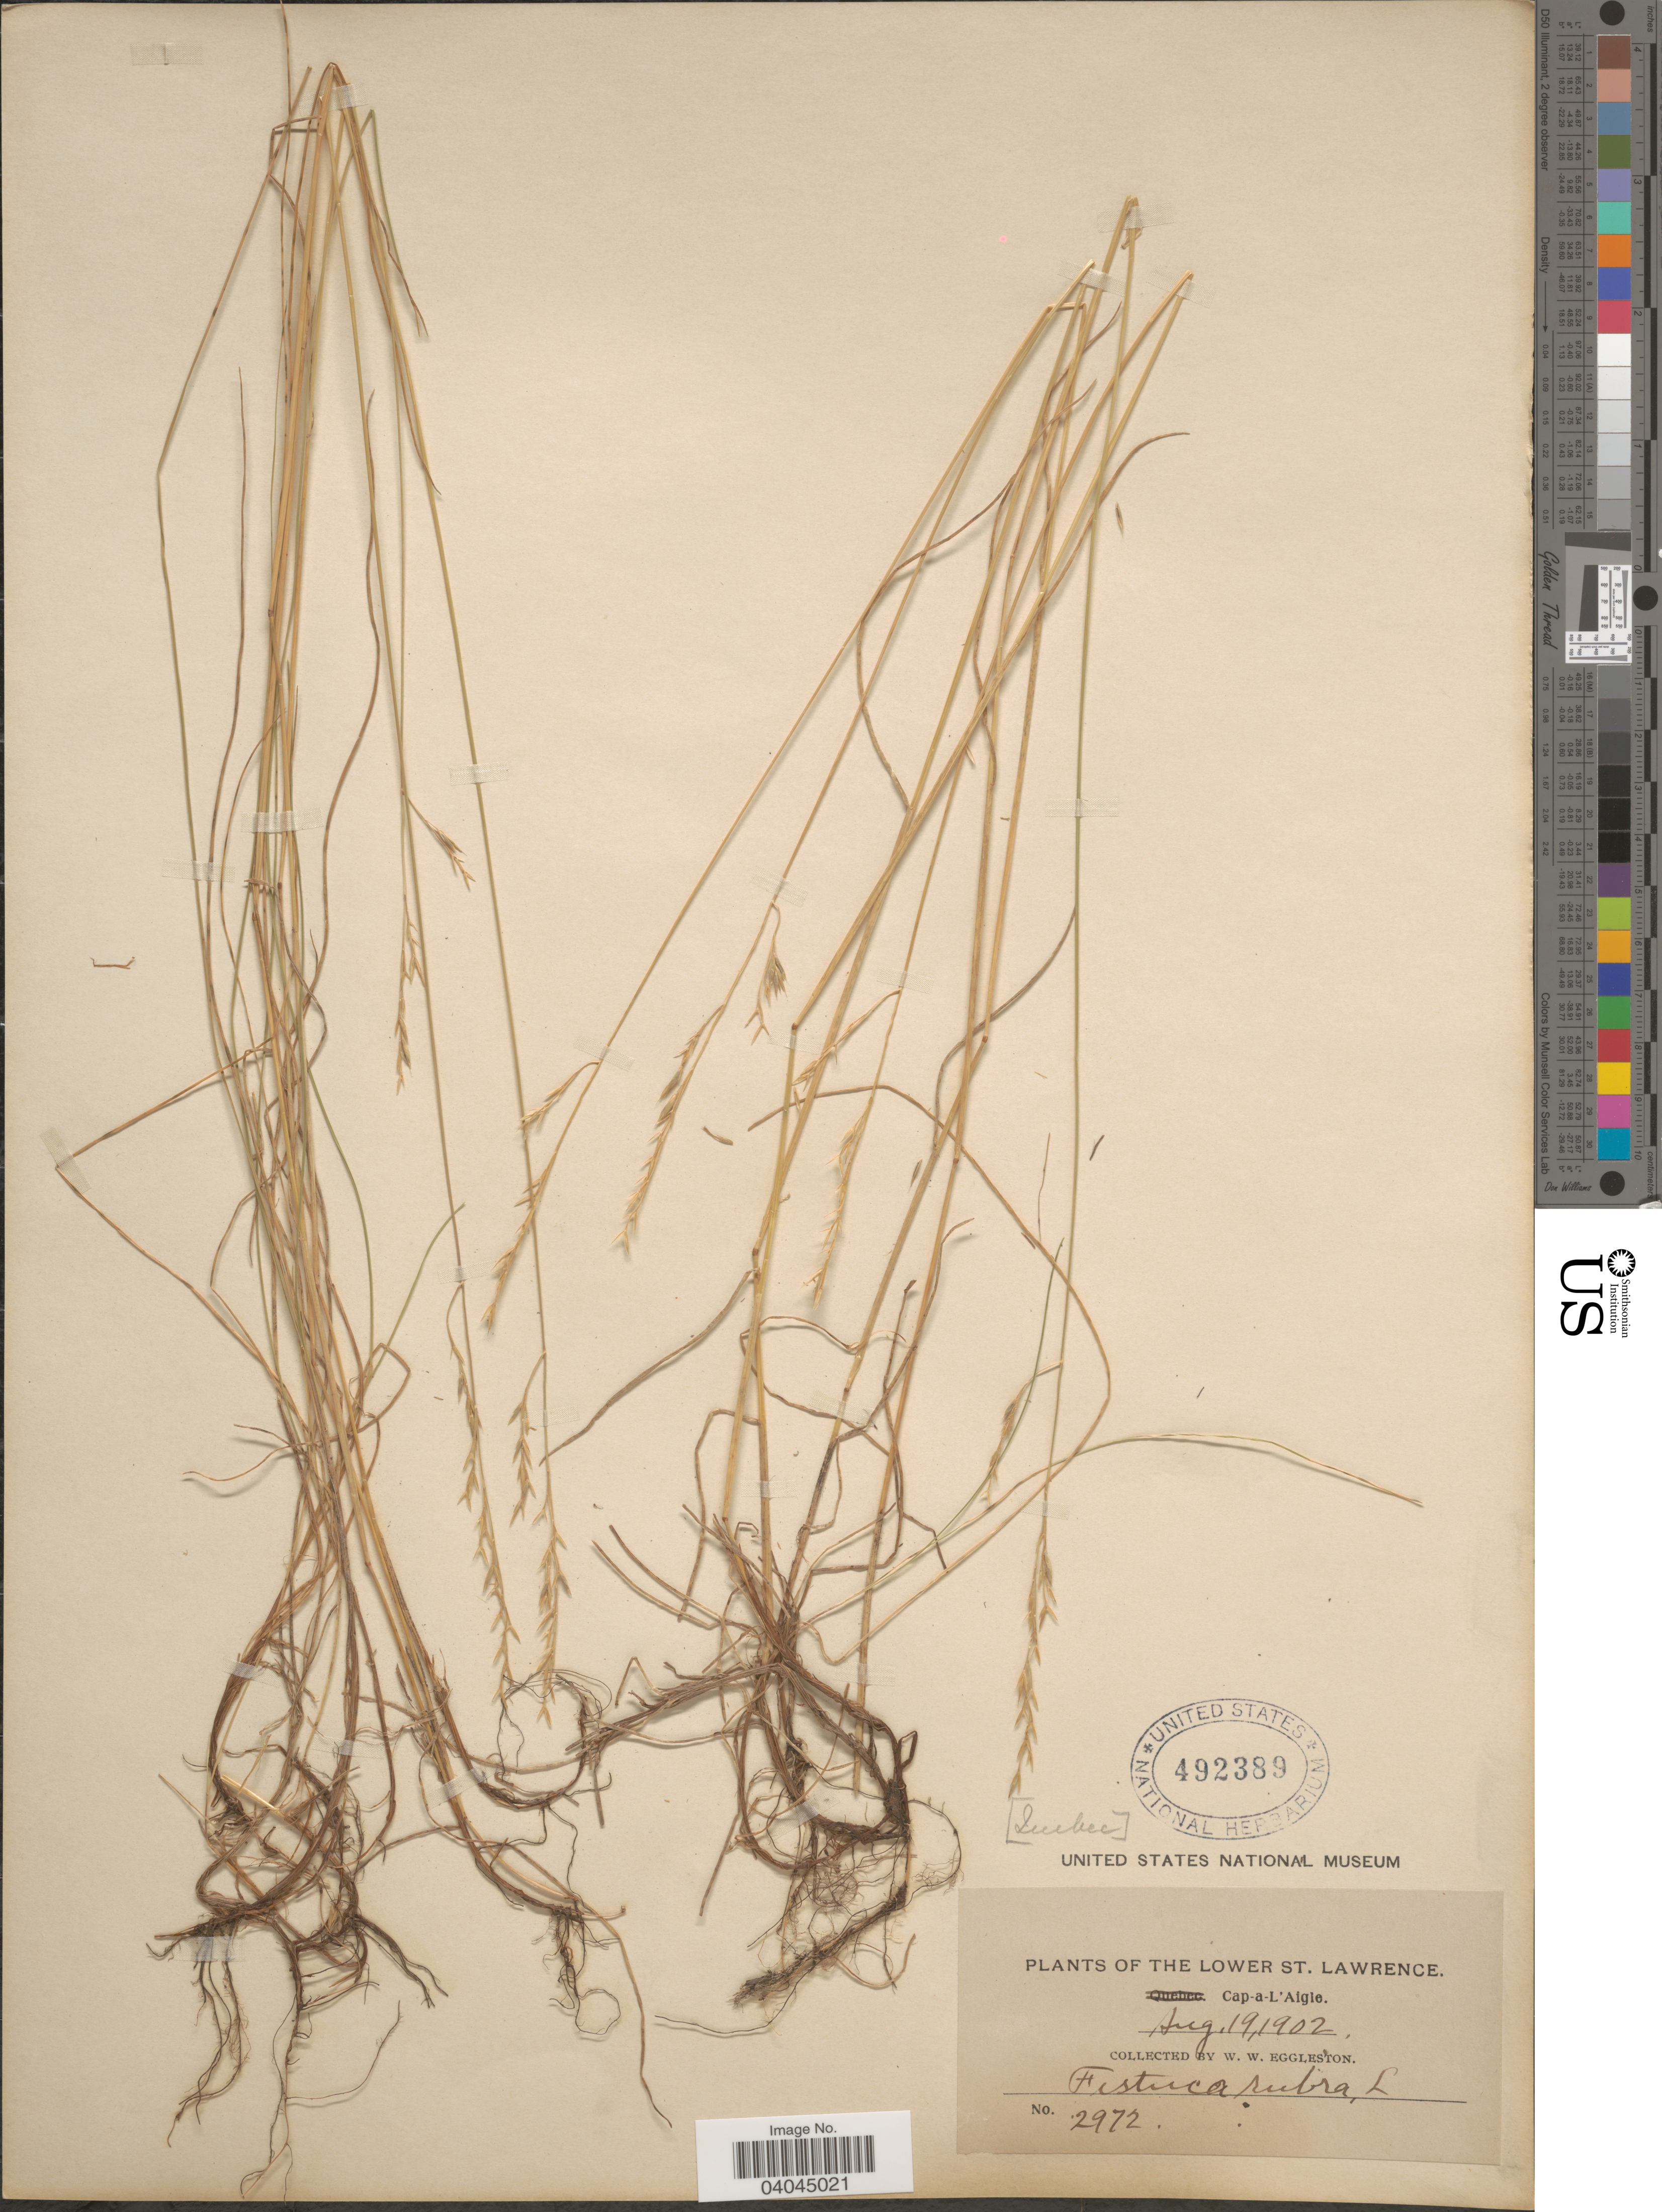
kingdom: Plantae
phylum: Tracheophyta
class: Liliopsida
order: Poales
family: Poaceae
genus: Festuca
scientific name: Festuca rubra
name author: L.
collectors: W. W. Eggleston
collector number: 2972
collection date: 1902-08-19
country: Canada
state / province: Quebec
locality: The Lower St. Lawrence. Cap-a-L'Aigle.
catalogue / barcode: US 492389